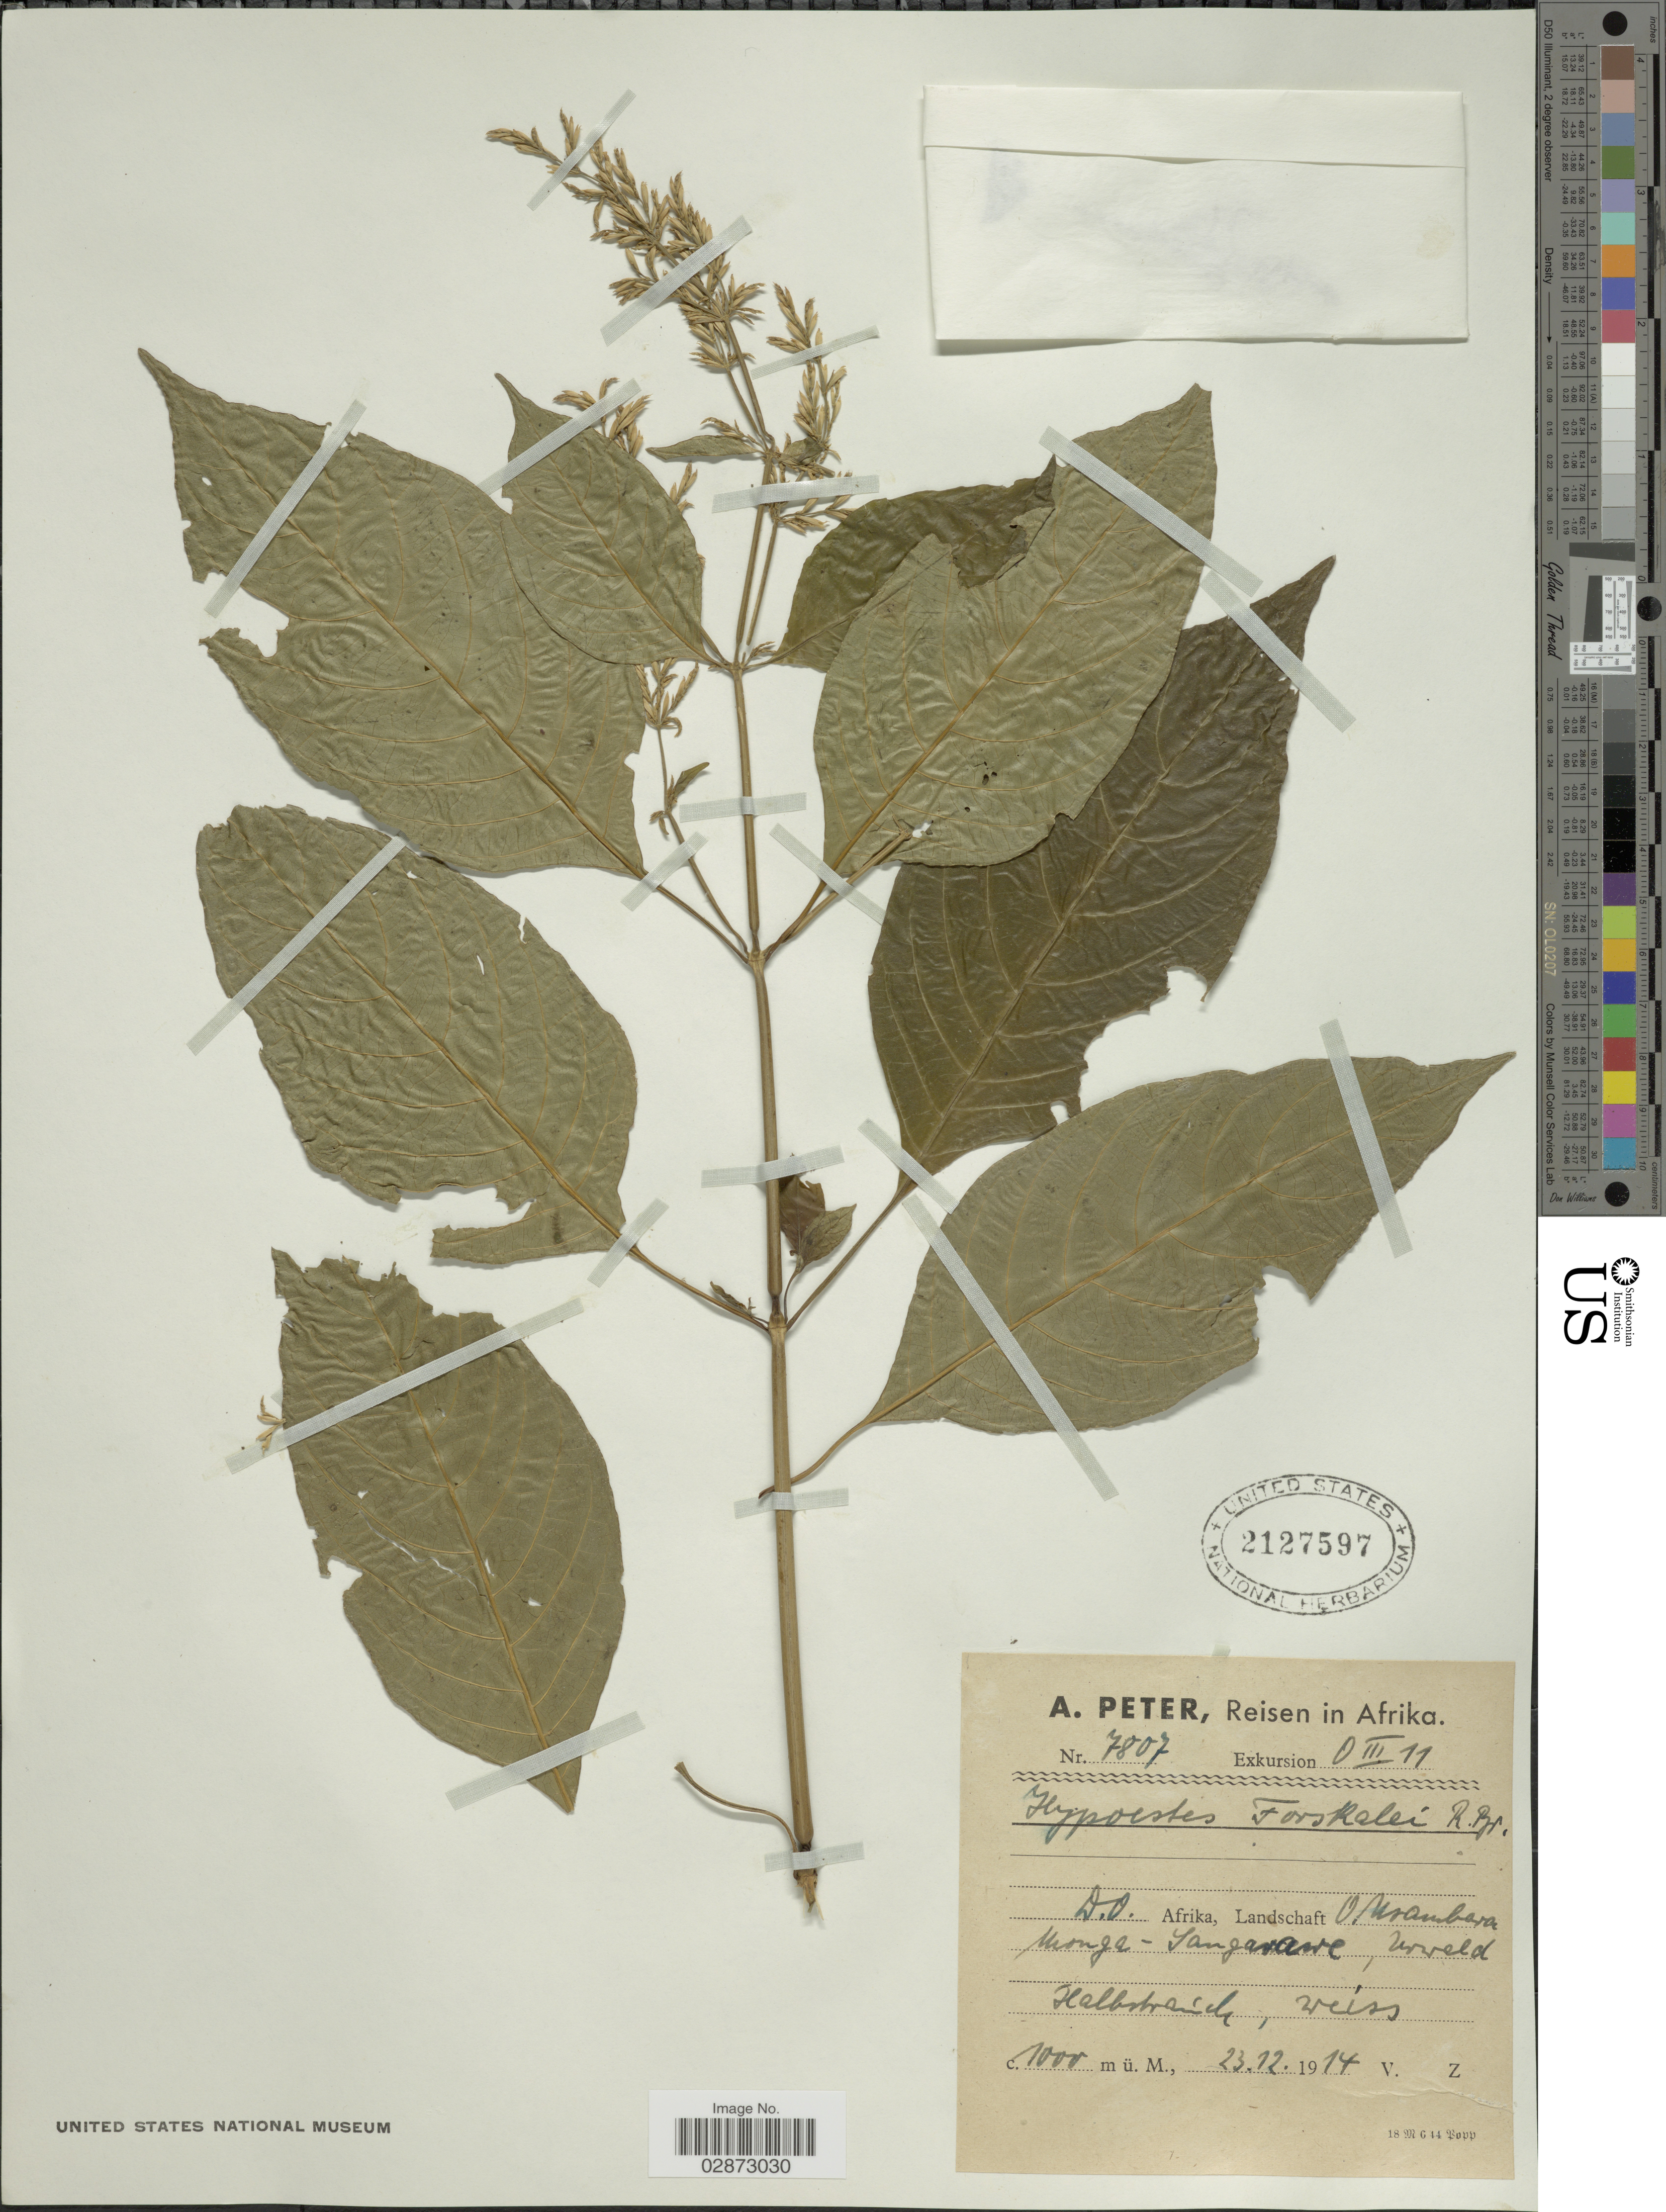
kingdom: Plantae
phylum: Tracheophyta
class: Magnoliopsida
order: Lamiales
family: Acanthaceae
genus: Hypoestes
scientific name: Hypoestes forsskaolii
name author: (Vahl) R. Br.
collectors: A. Peter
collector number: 7807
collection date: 1914-12-23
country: Tanzania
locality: D.O. Afrika, O. Usambara. Monga - Sangerawe, Urwald.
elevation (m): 1000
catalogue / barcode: US 2127597